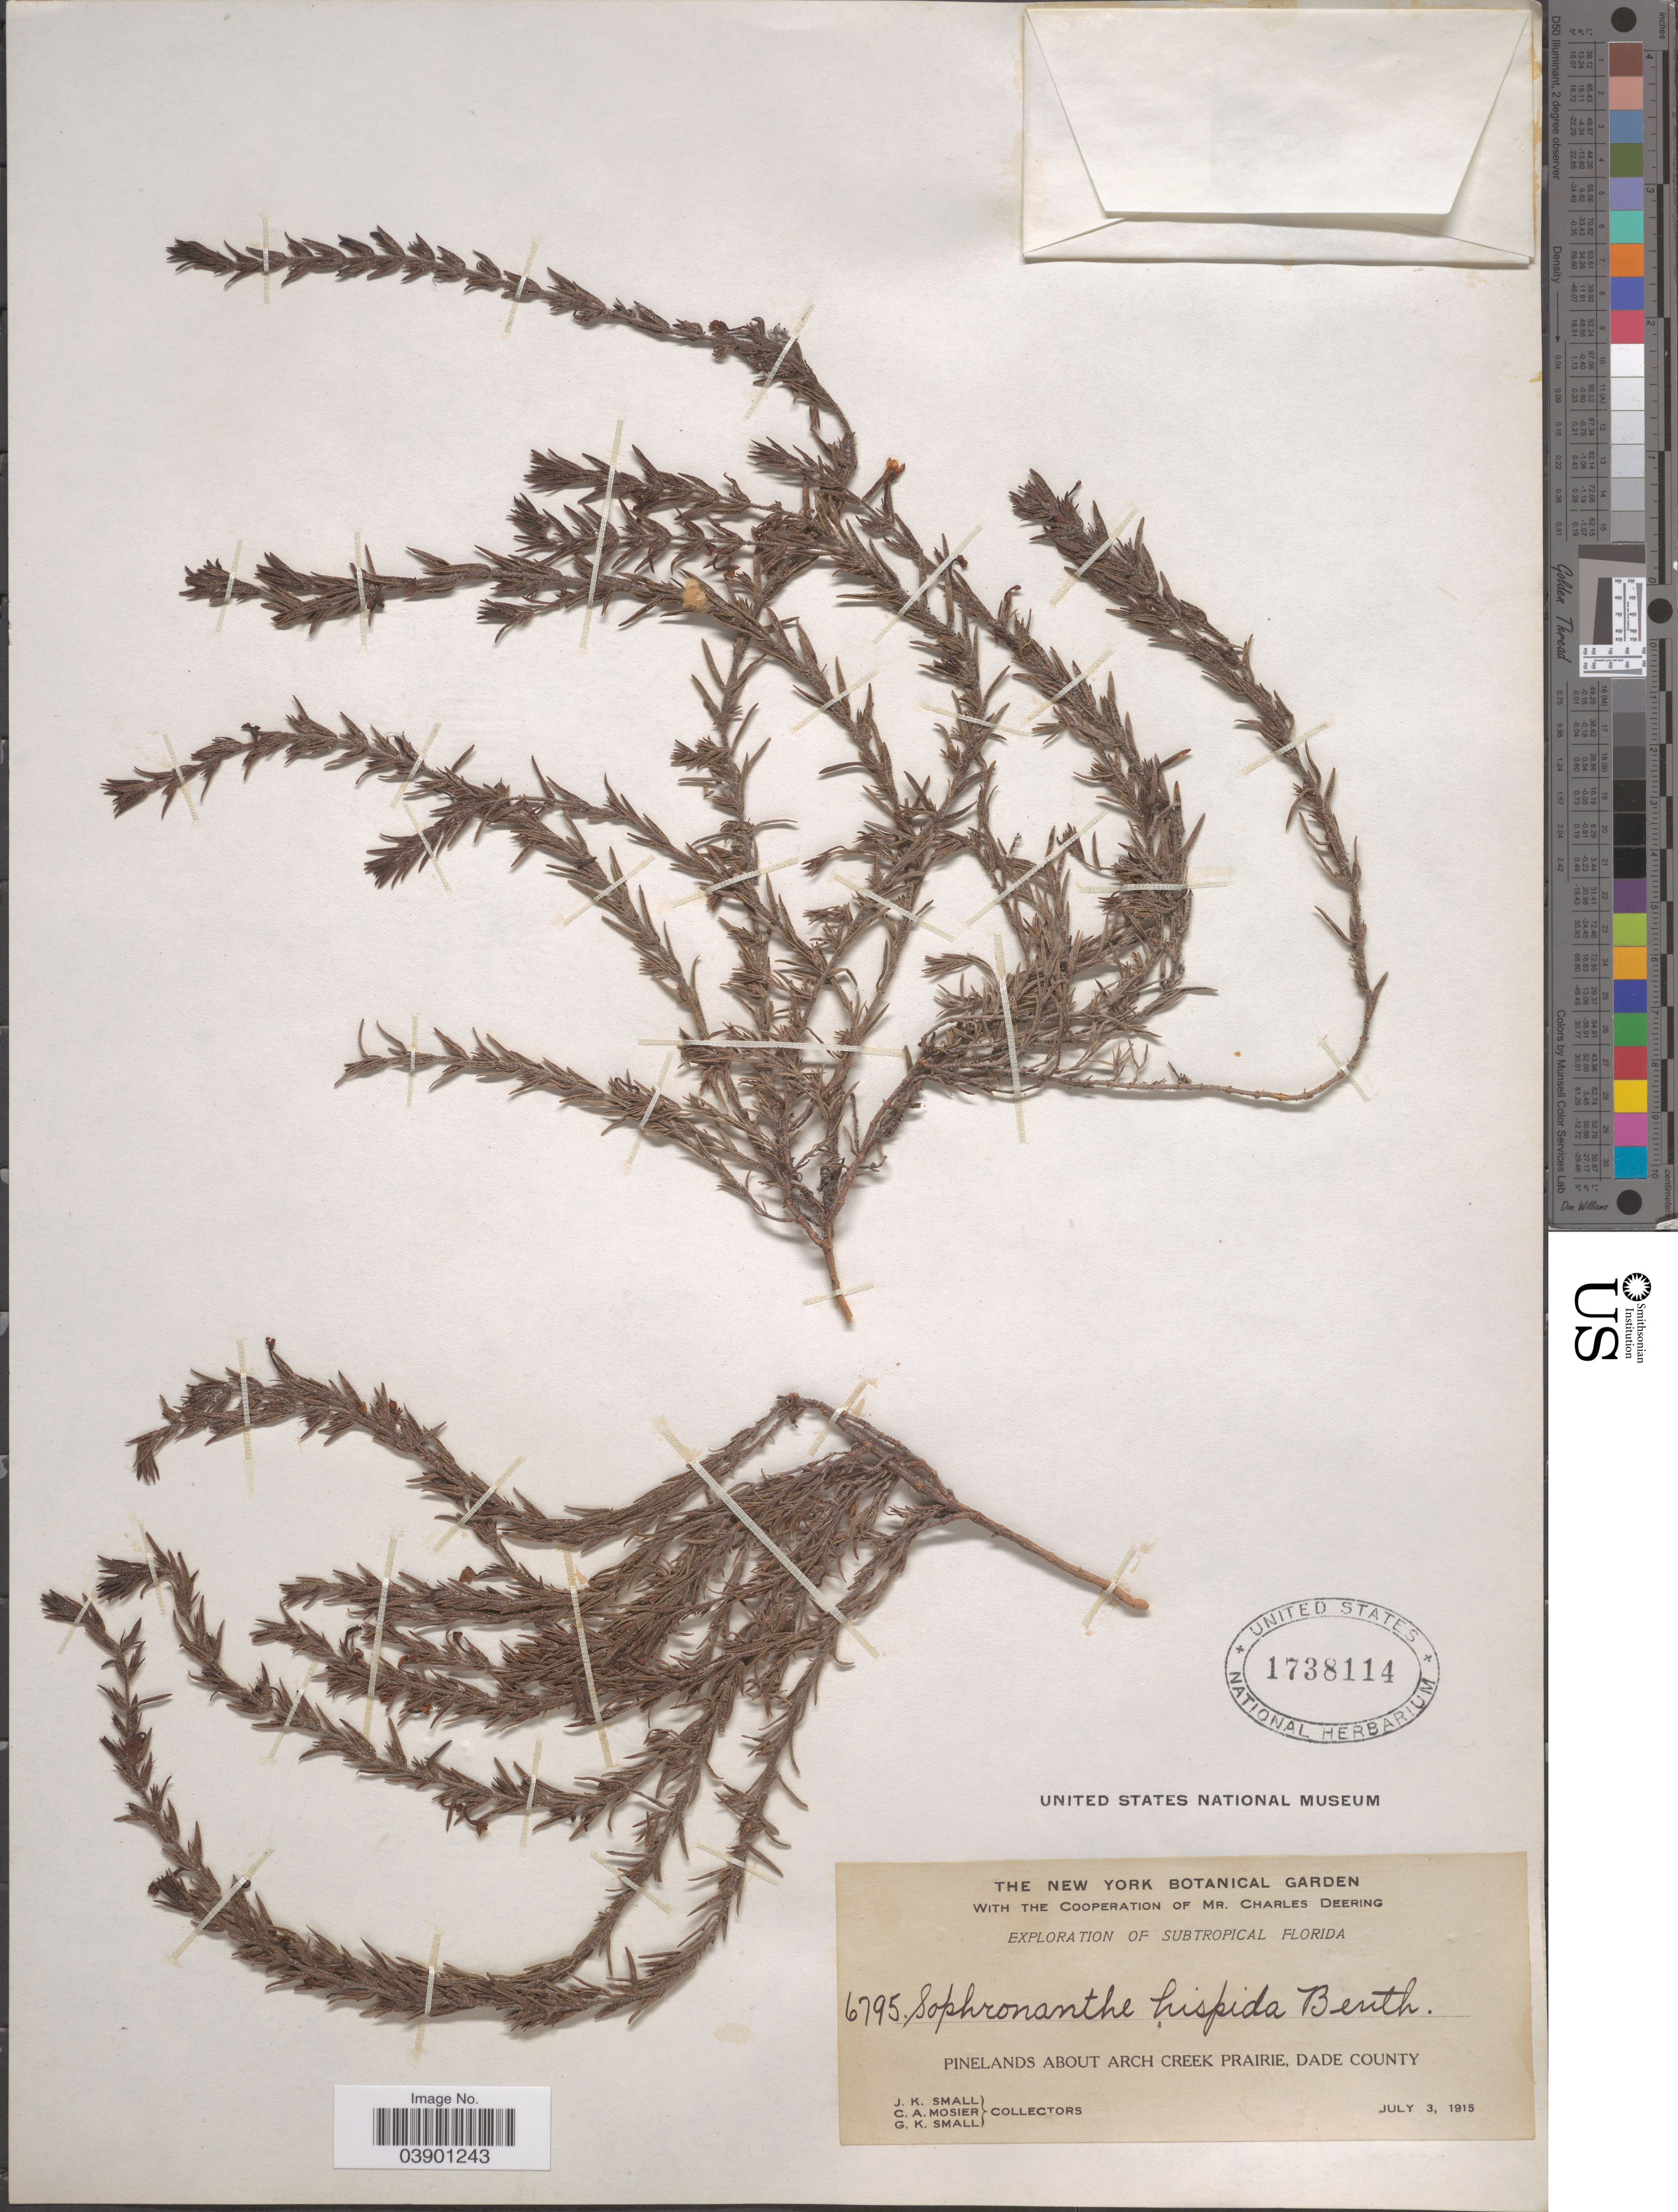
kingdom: Plantae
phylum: Tracheophyta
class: Magnoliopsida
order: Lamiales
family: Plantaginaceae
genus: Sophronanthe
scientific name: Sophronanthe hispida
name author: Benth. ex Lindl.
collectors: J. K. Small, C. A. Mosier & G. K. Small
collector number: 6795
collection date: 1915-07-03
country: United States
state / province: Florida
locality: Subtropical Florida. Pinelands about Arch Creek Prairie, Dade County.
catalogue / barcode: US 1738114